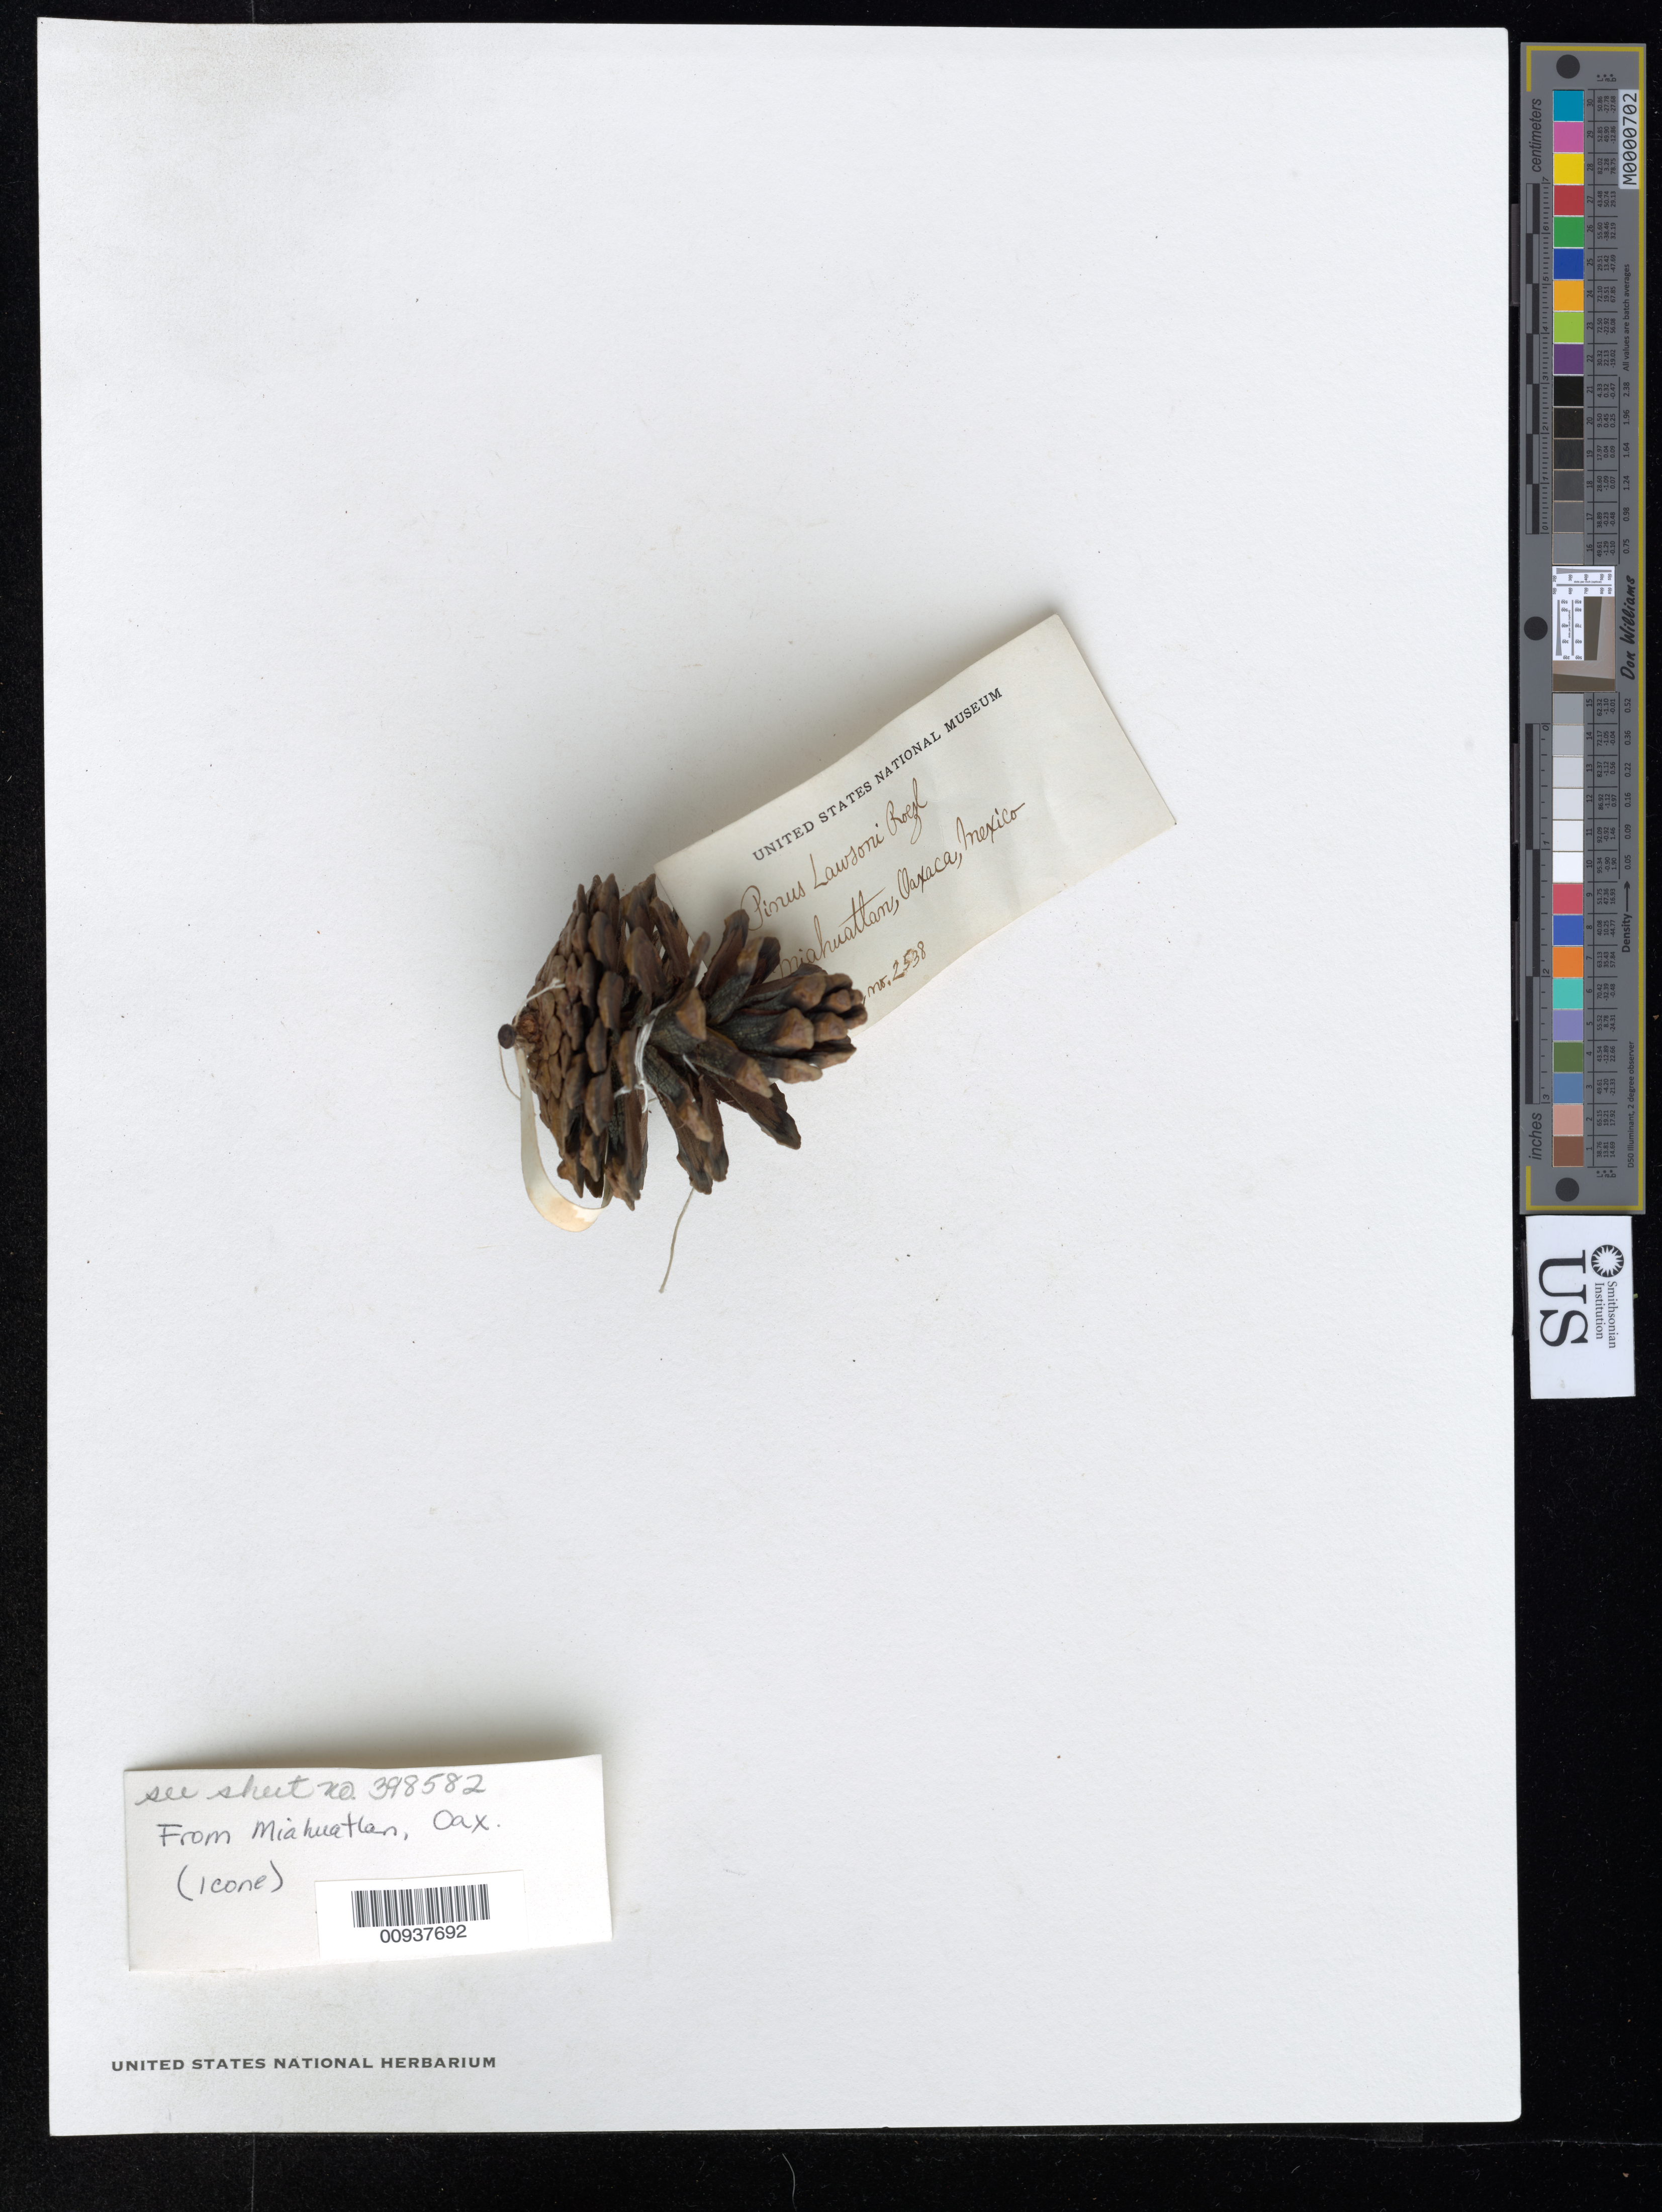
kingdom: Plantae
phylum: Tracheophyta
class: Pinopsida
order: Pinales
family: Pinaceae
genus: Pinus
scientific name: Pinus lawsonii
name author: Roezl ex Gordon & Glend.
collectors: E. W. Nelson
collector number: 2538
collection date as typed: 1895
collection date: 1895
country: Mexico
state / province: Oaxaca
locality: Miahuatlan.